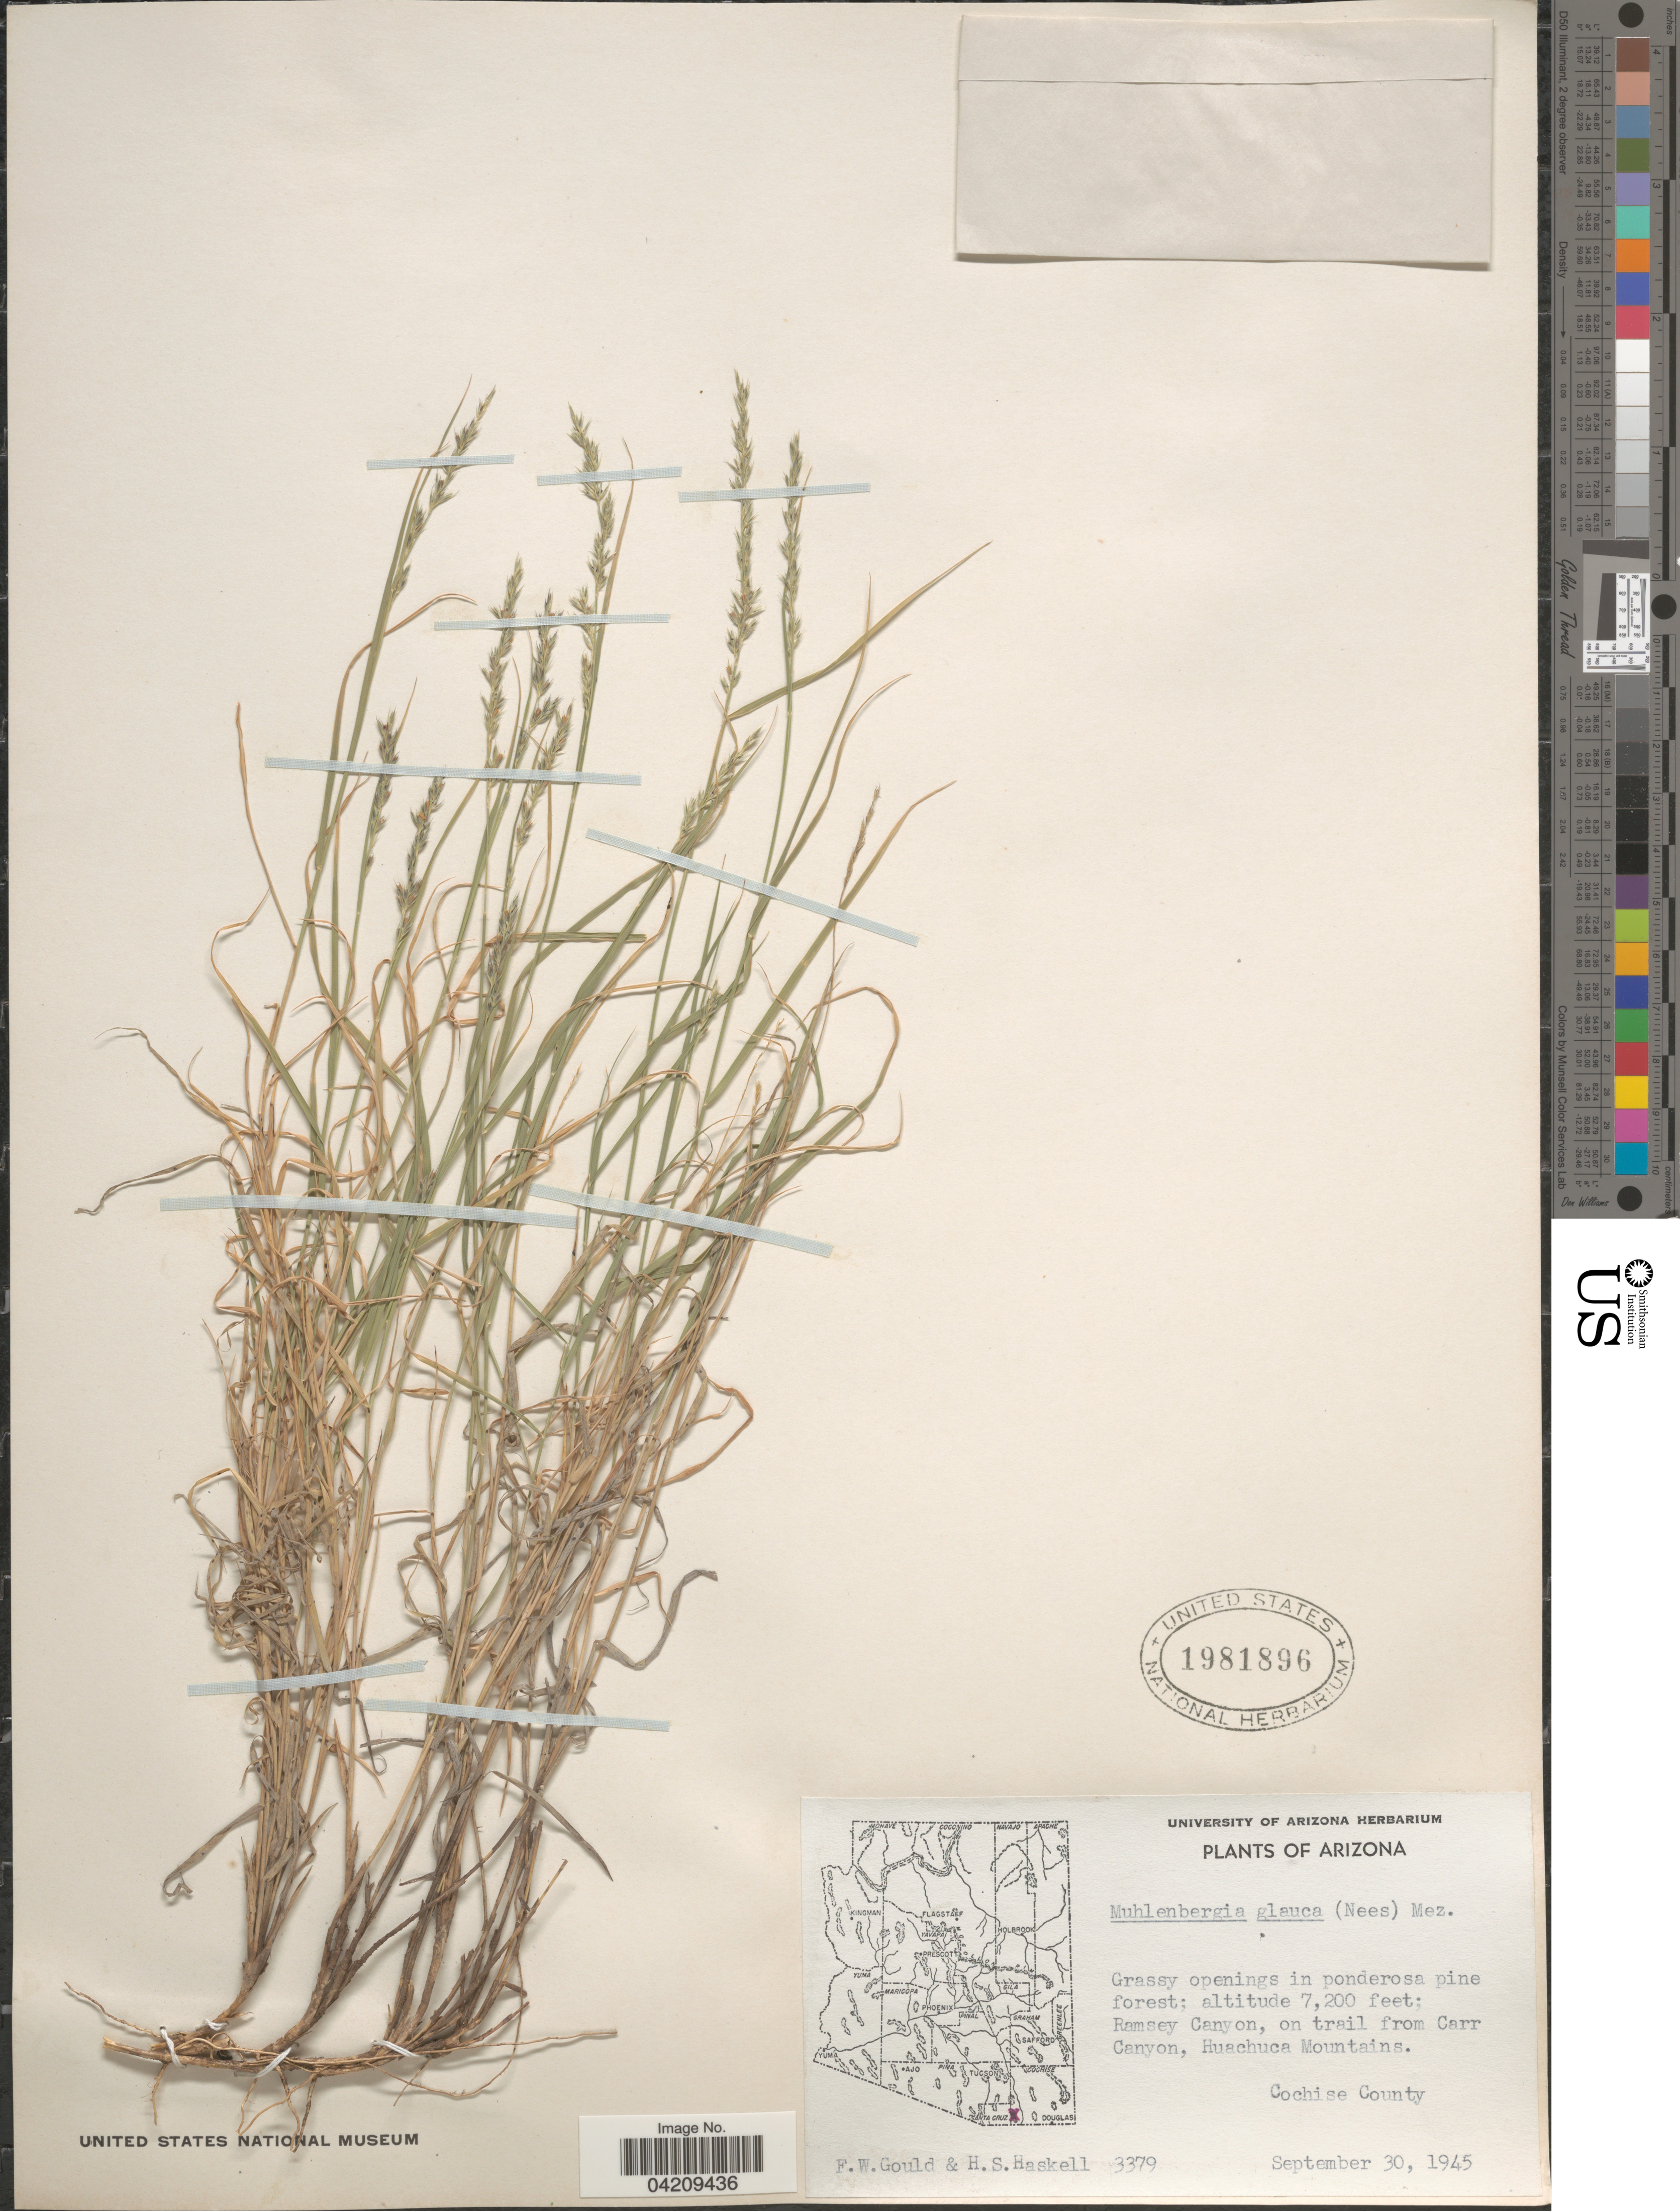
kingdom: Plantae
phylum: Tracheophyta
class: Liliopsida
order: Poales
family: Poaceae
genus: Muhlenbergia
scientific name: Muhlenbergia glauca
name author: (Nees) Mez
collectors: F. W. Gould & H. Haskell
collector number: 3379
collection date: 1945-09-30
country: United States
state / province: Arizona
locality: Ramsey Canyon, on trail from Carr Canyon, Huachuca Mountains. Cochise County.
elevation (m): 2195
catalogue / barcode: US 1981896